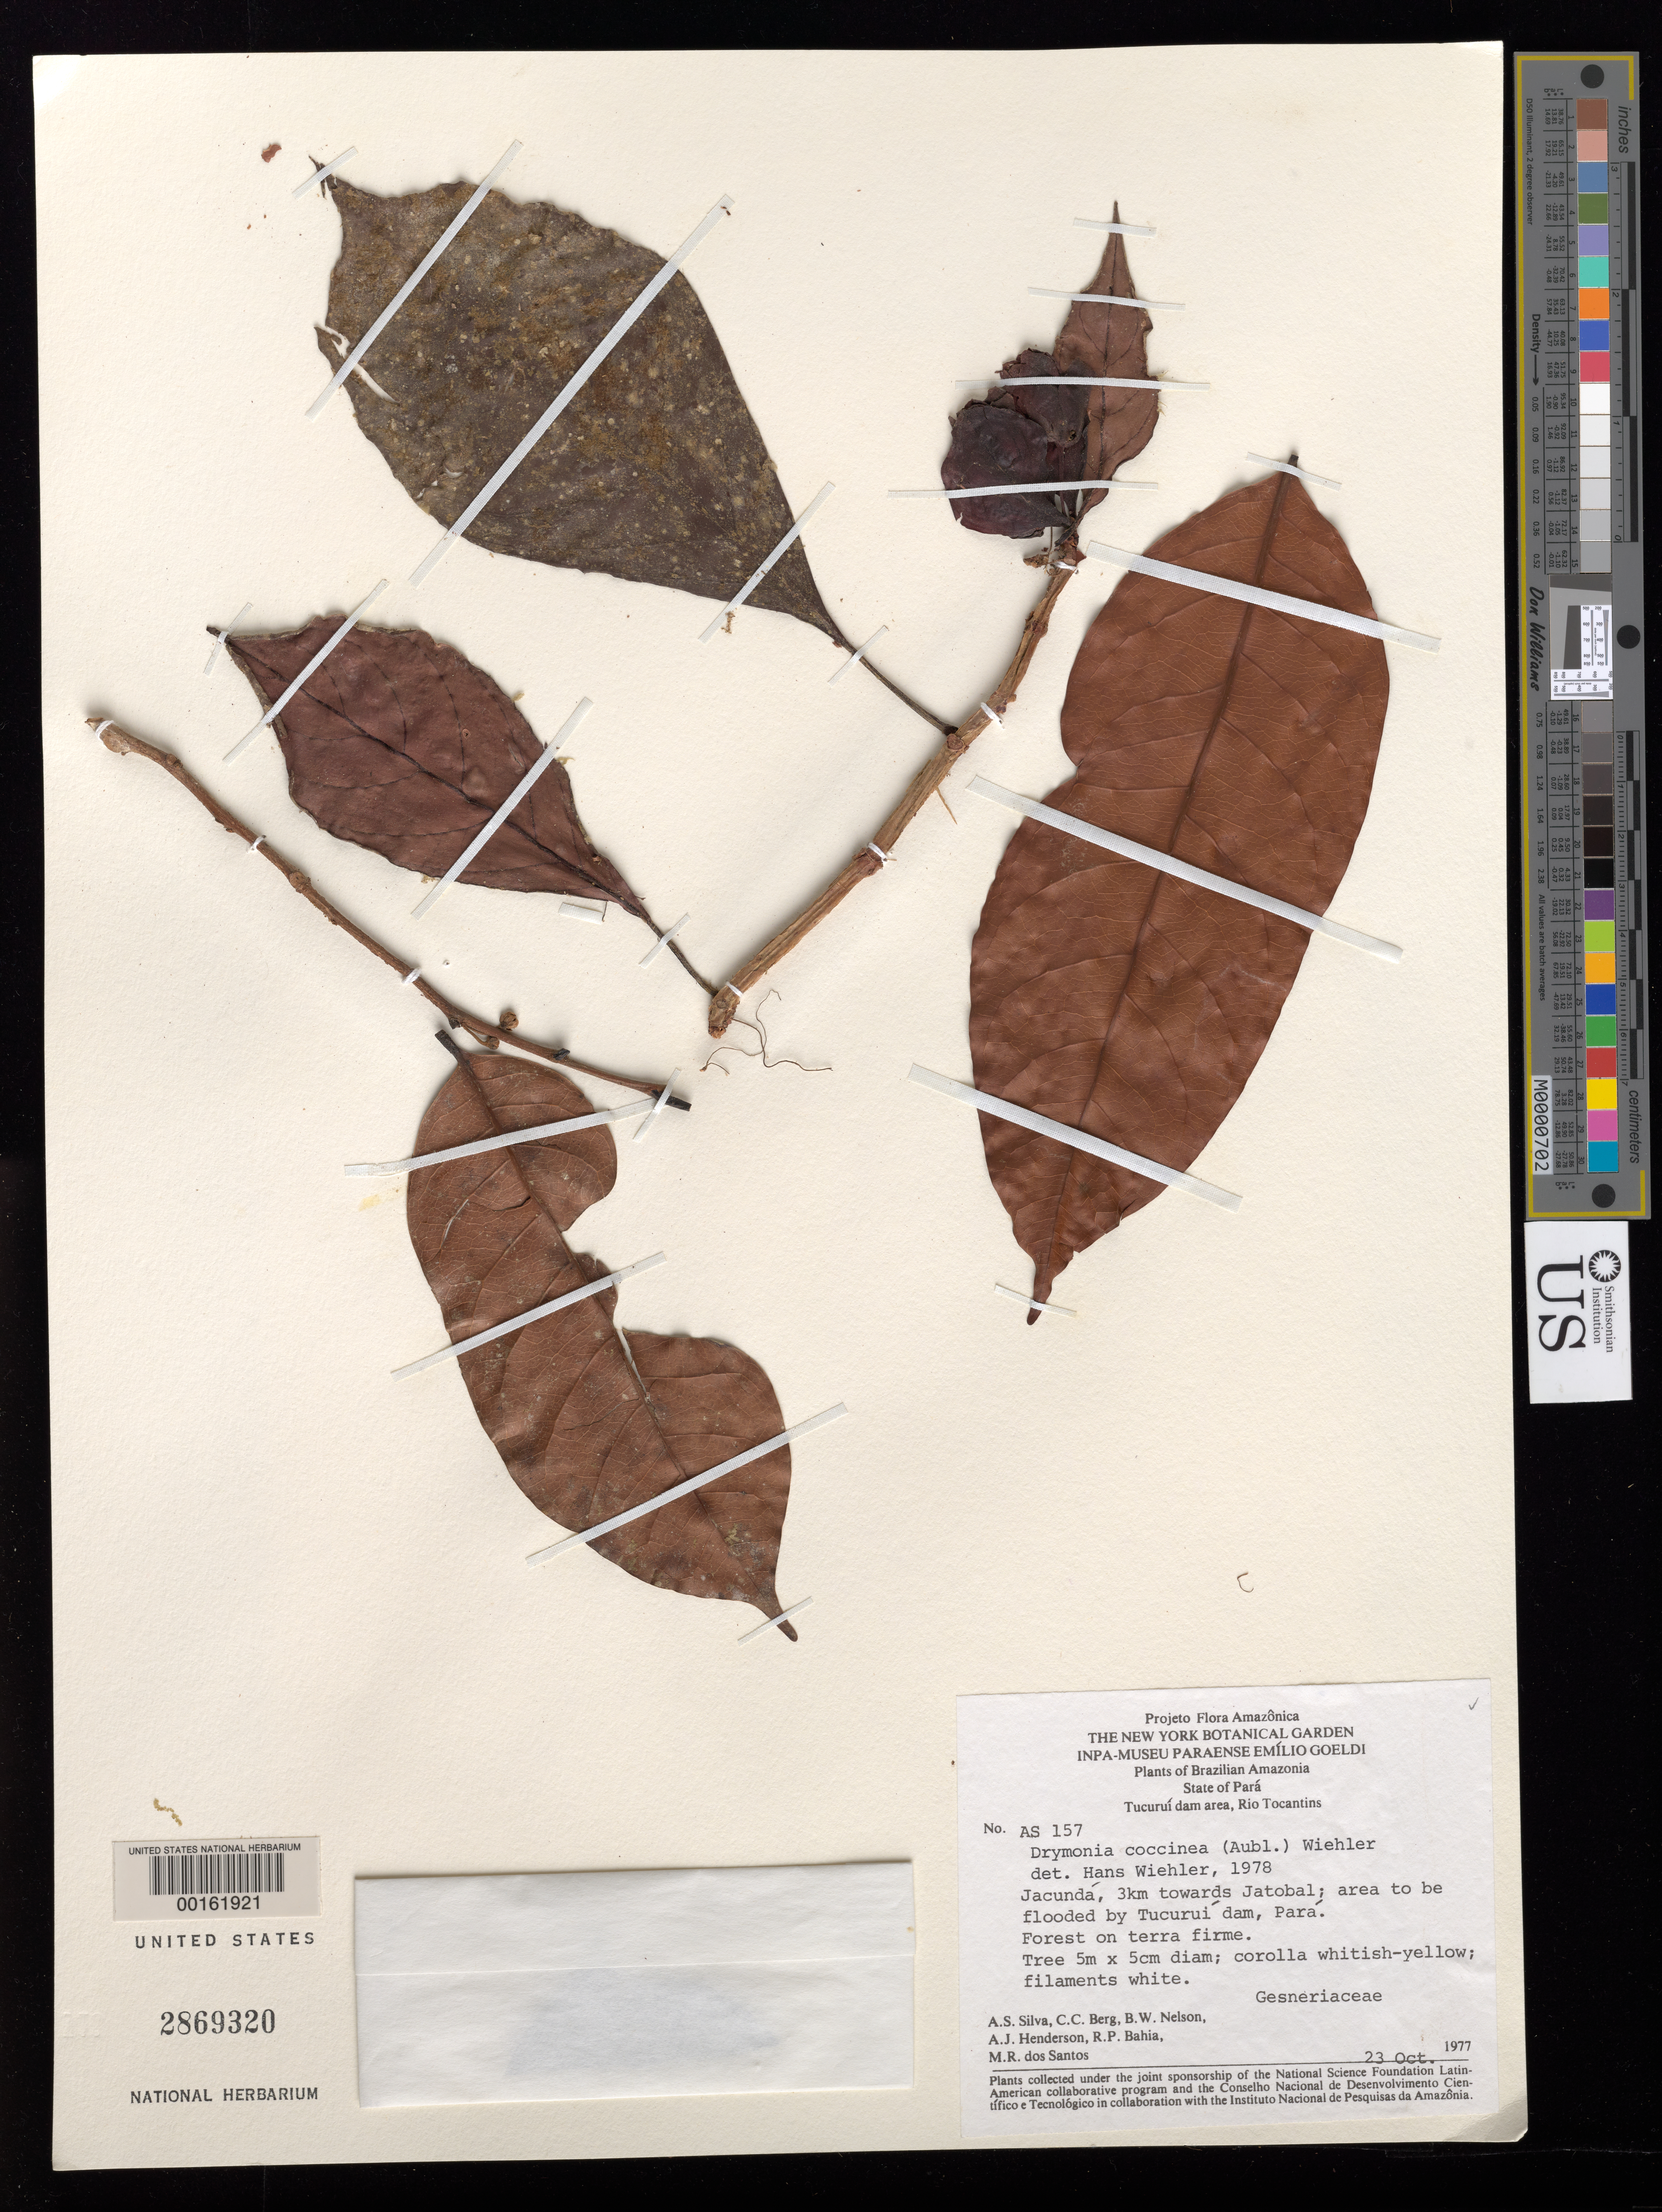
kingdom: Plantae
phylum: Tracheophyta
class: Magnoliopsida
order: Lamiales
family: Gesneriaceae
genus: Drymonia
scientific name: Drymonia coccinea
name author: (Aubl.) Wiehler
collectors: A. S. Silva, C. C. Berg, B. W. Nelson, -. Henderson, R. P. Bahia & M. R. Santos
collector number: AS 157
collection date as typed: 23 Oct 1977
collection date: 1977-10-23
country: Brazil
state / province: Pará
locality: Tucurui Dam area, Rio Tocantins, Jacunda, 3 km towards Jatobal, area to be flooded by Tucurui Dam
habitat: Forest on terra firme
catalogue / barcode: US 2869320